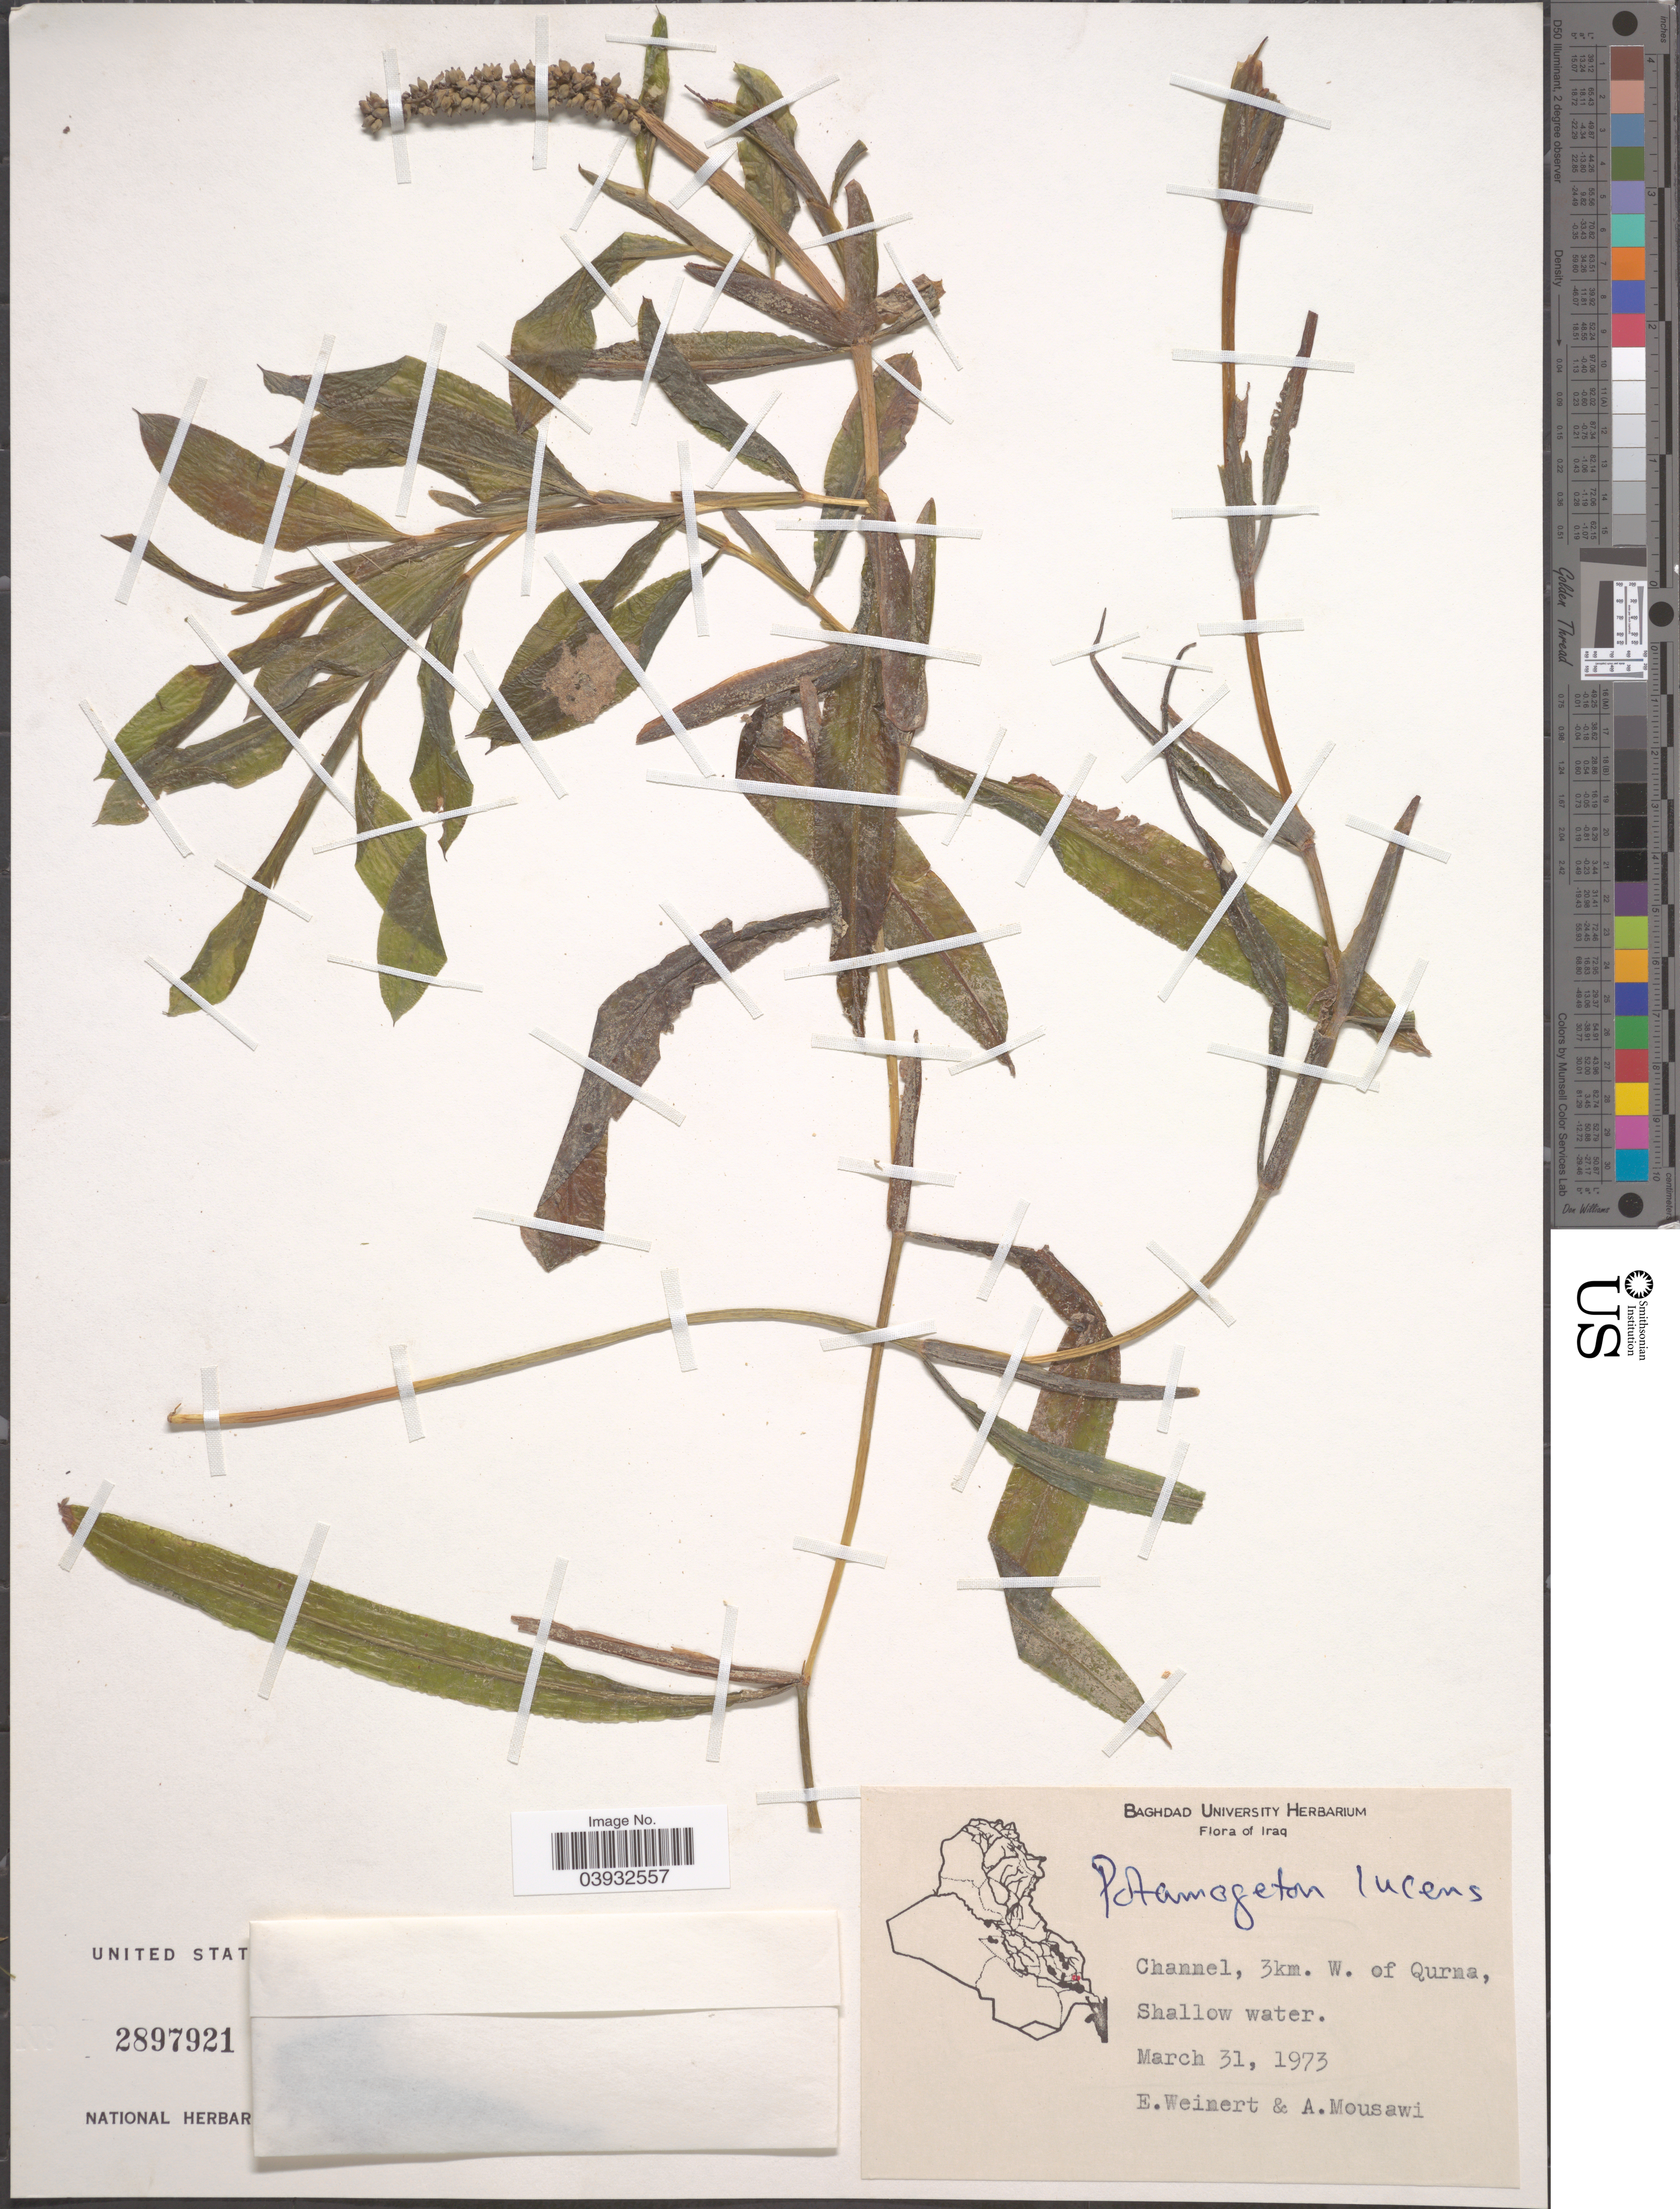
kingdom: Plantae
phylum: Tracheophyta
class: Liliopsida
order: Alismatales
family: Potamogetonaceae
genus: Potamogeton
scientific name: Potamogeton lucens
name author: L.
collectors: E. Weinert & A. Mousawi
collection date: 1973-03-31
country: Iraq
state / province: Baghdad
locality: Channel, 3km. W. Qurna, Shallow water.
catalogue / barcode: US 2897921